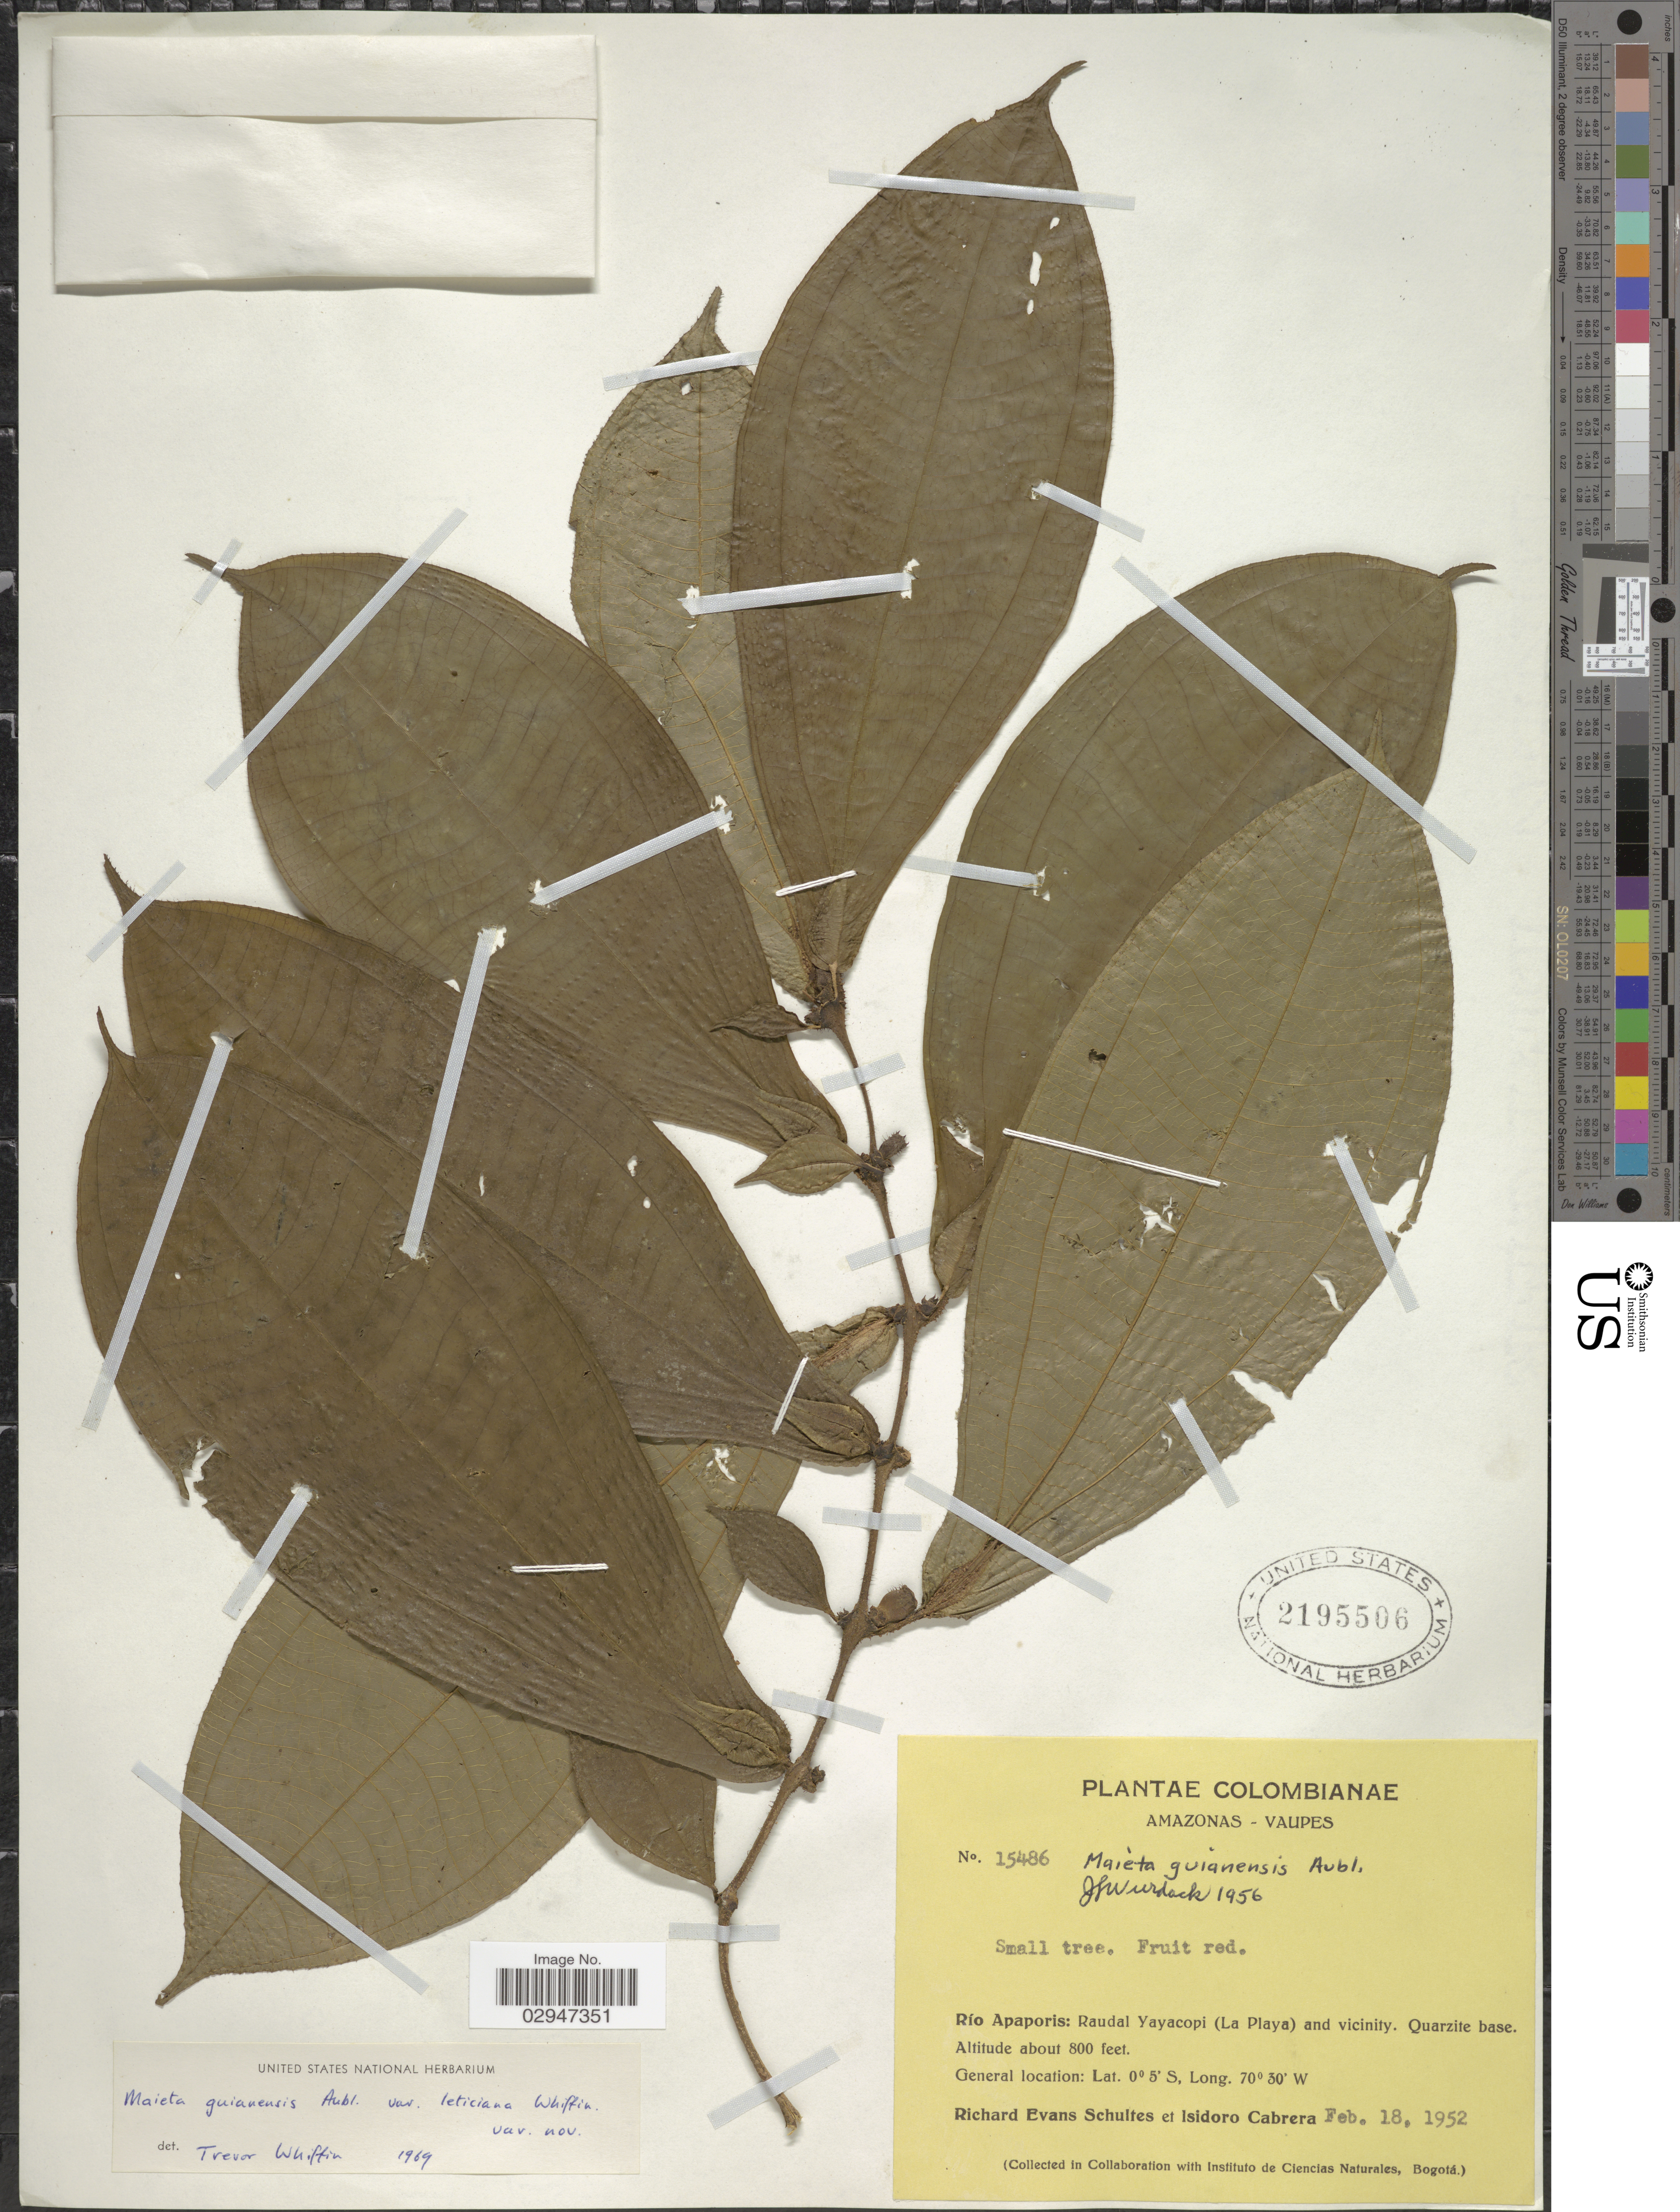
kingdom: Plantae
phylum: Tracheophyta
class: Magnoliopsida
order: Myrtales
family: Melastomataceae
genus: Maieta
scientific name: Maieta guianensis var. leticiana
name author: Whiffin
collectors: R. E. Schultes & I. Cabrera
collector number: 15486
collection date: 1952-02-18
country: Colombia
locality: Amazonas-Vaupés. Río Apaporis: Raudal Yayacopi (La Playa) and vicinity.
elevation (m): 244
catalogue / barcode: US 2195506